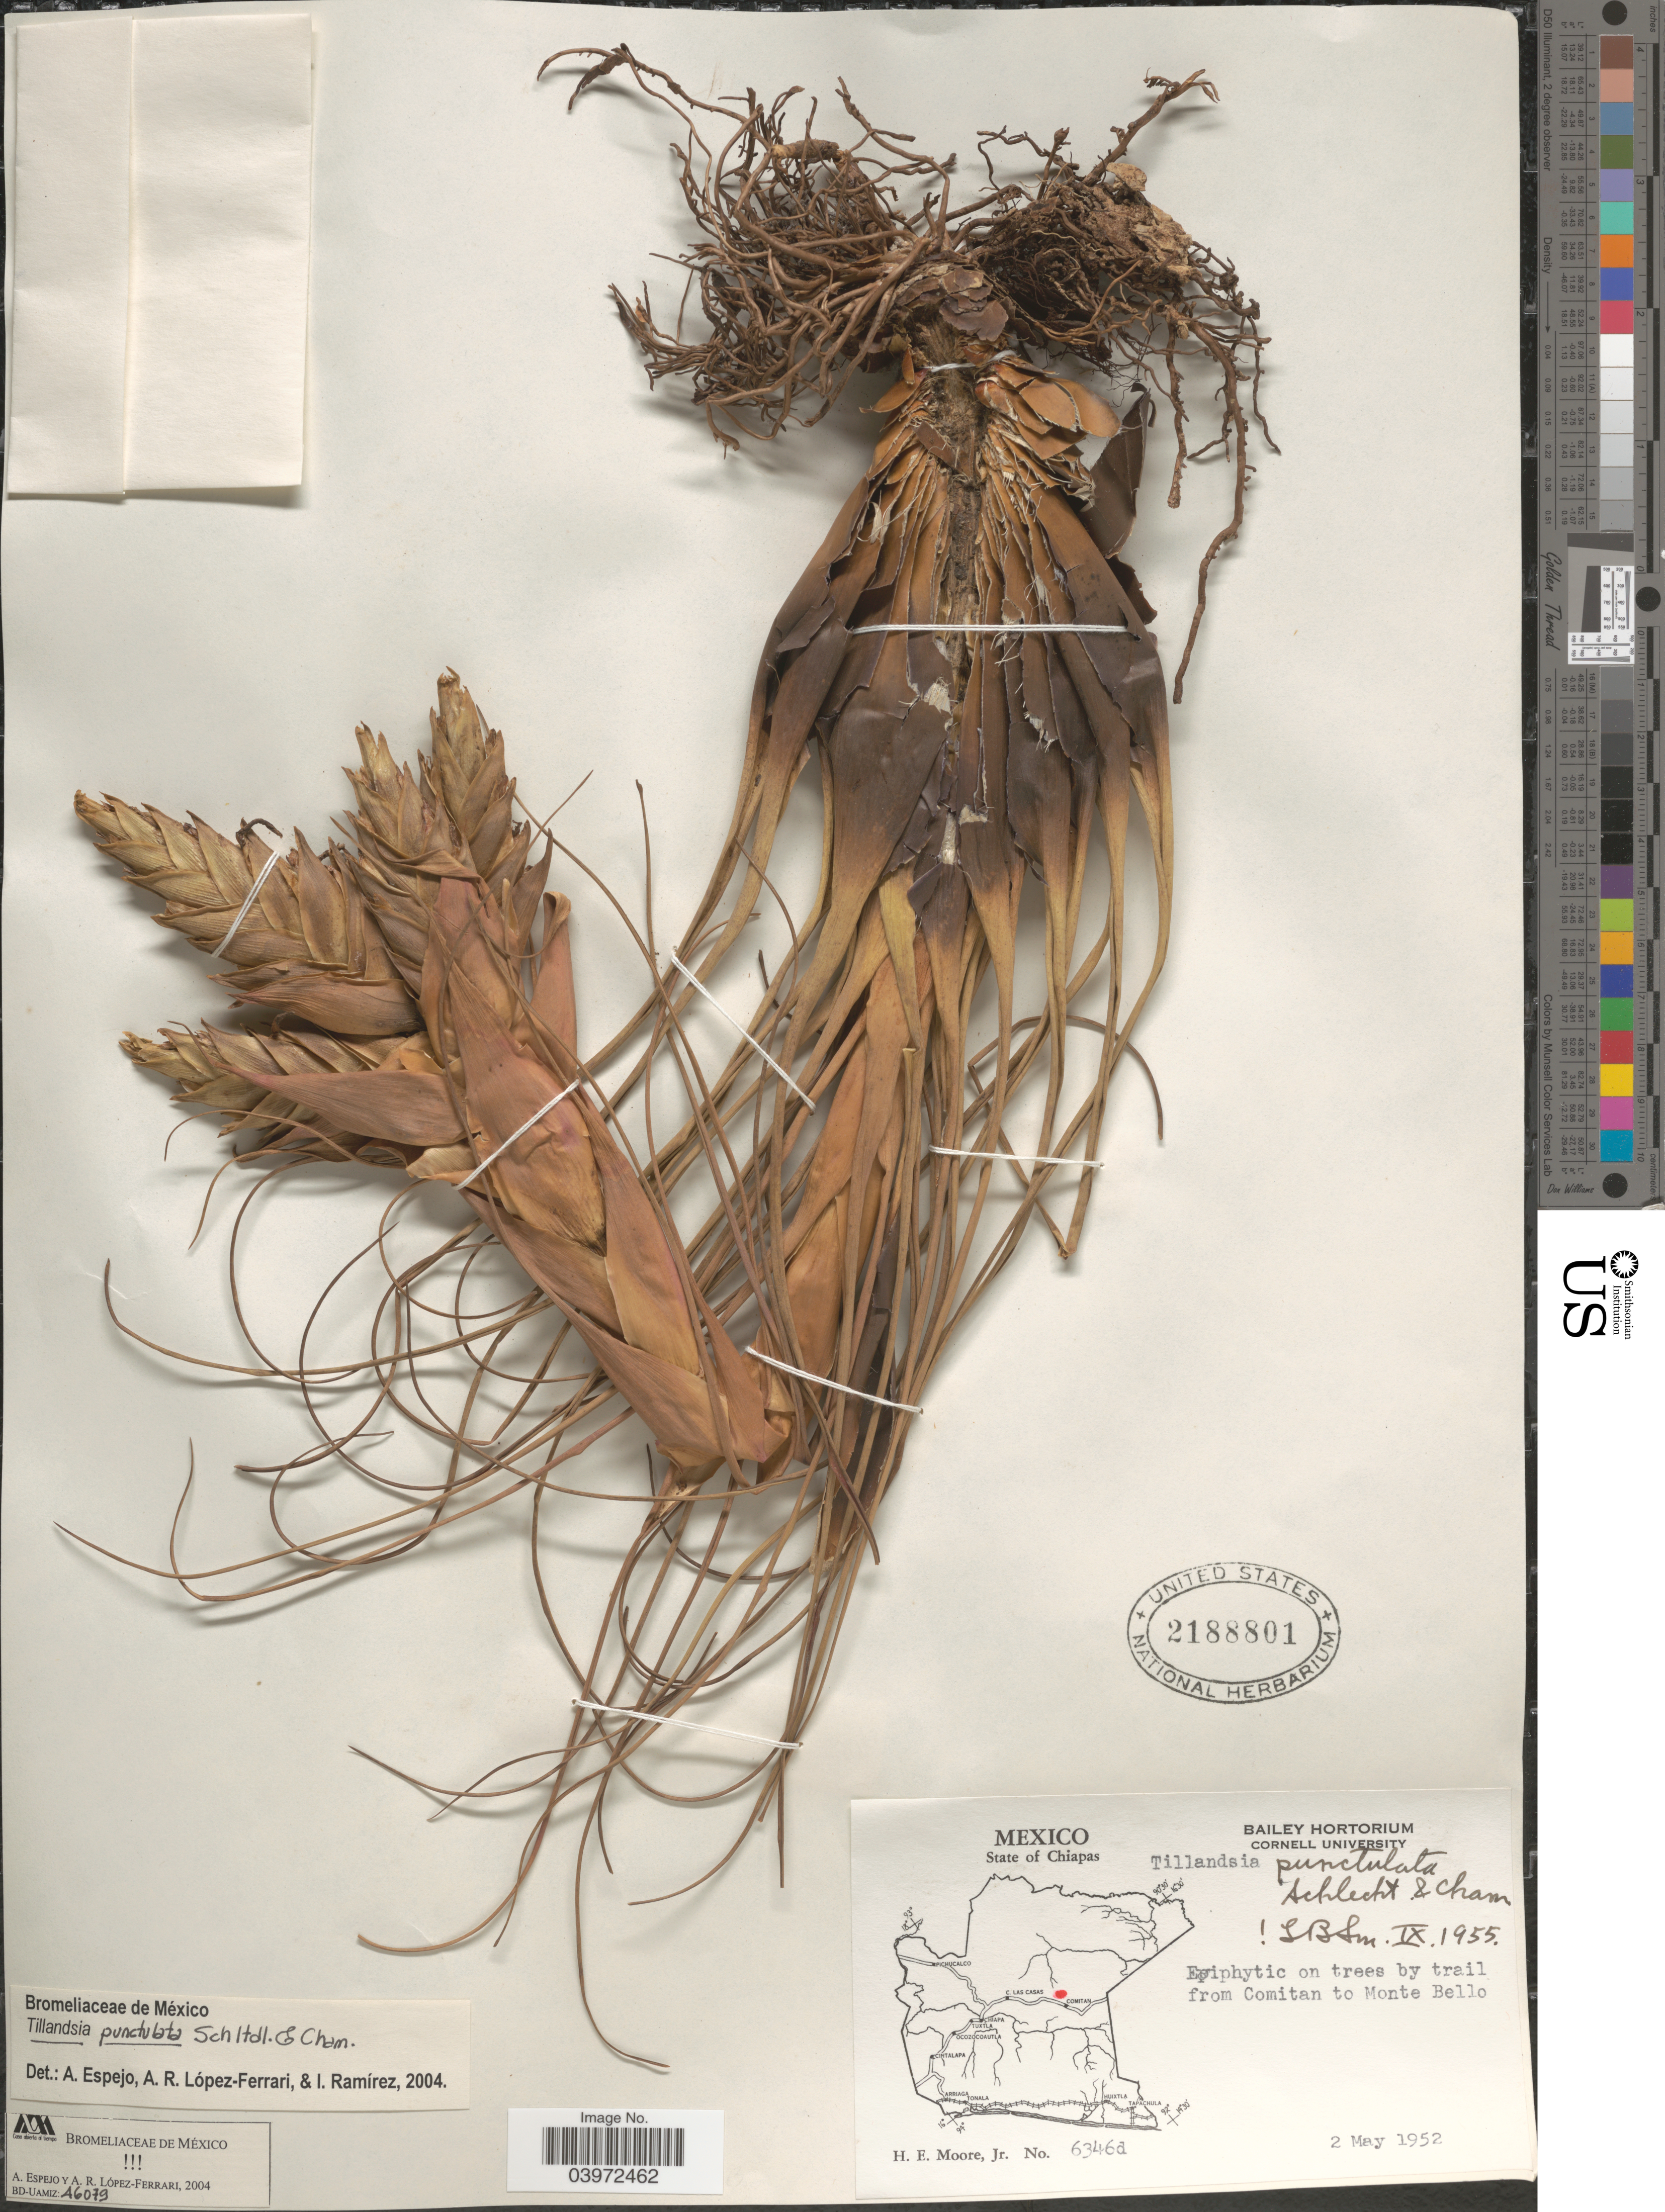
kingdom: Plantae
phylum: Tracheophyta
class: Liliopsida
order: Poales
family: Bromeliaceae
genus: Tillandsia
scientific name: Tillandsia punctulata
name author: Schltdl. & Cham.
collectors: H. Moore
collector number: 6346a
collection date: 1952-05-02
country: Mexico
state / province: Chiapas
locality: Epiphytic on trees by trail from Comitan to Monte Bello.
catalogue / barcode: US 2188801